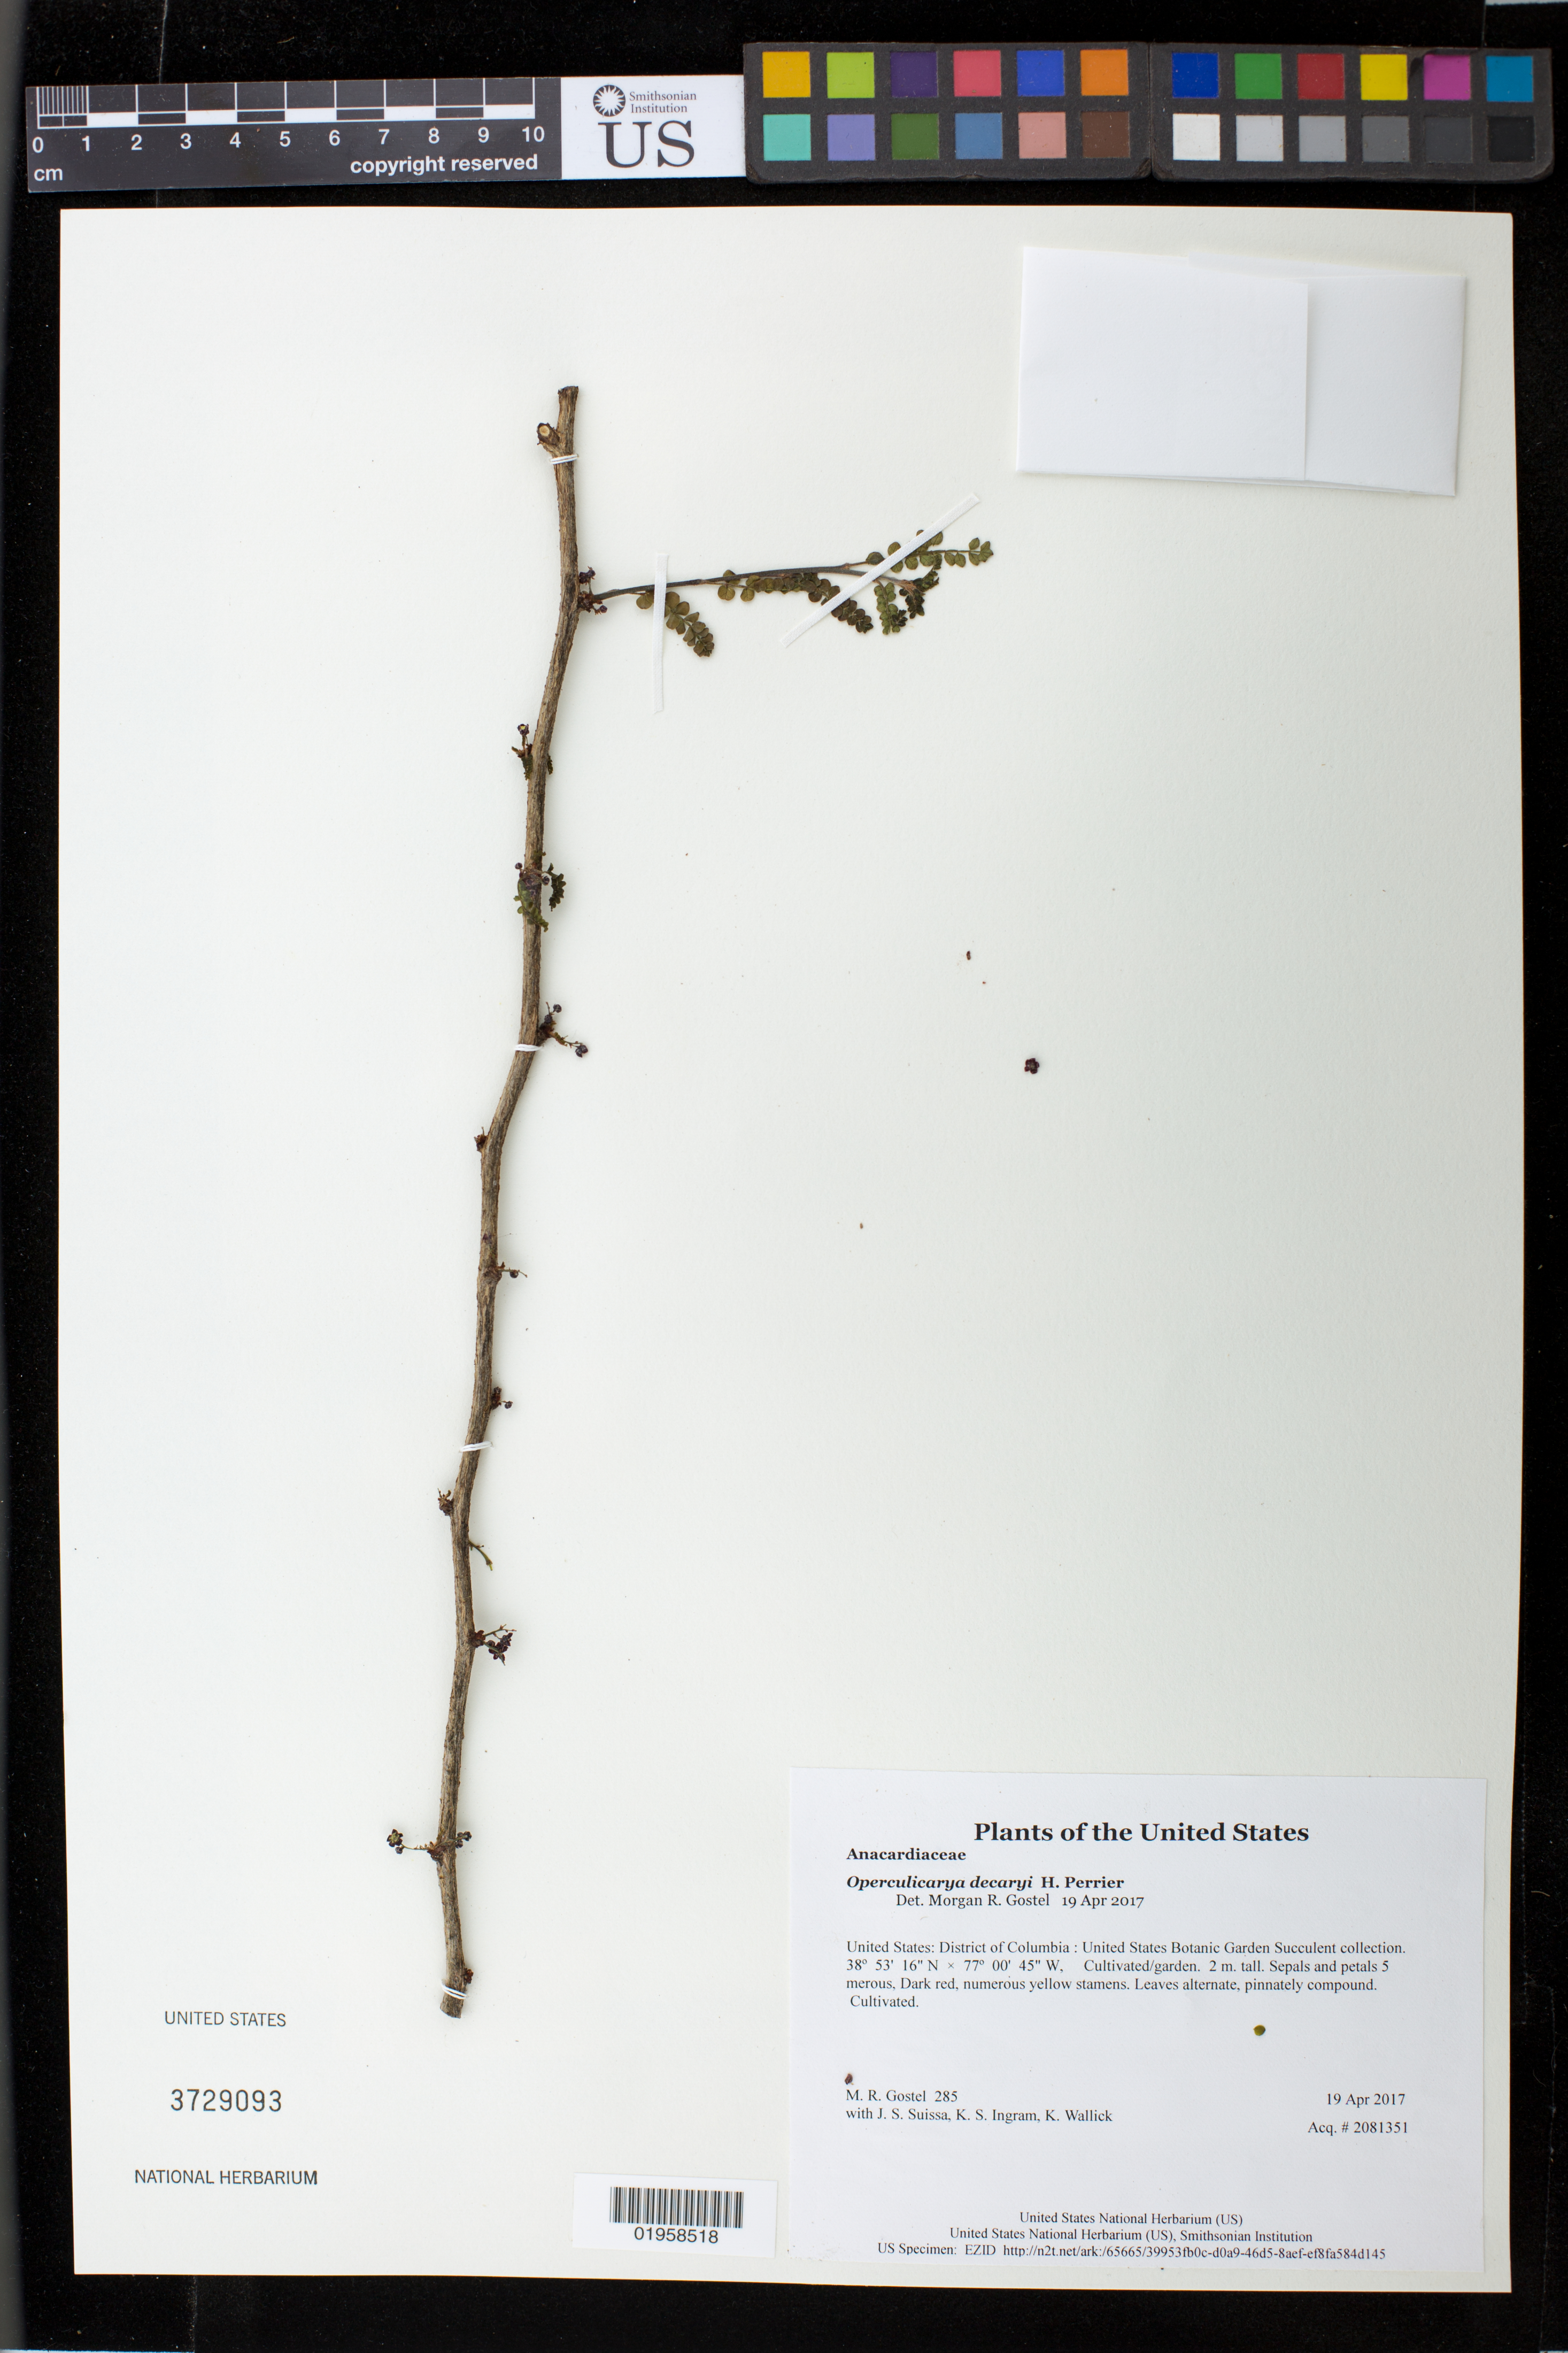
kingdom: Plantae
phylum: Tracheophyta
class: Magnoliopsida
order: Sapindales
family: Anacardiaceae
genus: Operculicarya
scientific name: Operculicarya decaryi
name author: H. Perrier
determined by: Gostel, M. R.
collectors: M. R. Gostel, J. S. Suissa, K. S. Ingram & K. Wallick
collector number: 285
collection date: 2017-04-19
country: United States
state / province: District of Columbia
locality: United States Botanic Garden Succulent collection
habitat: Cultivated/garden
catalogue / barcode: US 3729093